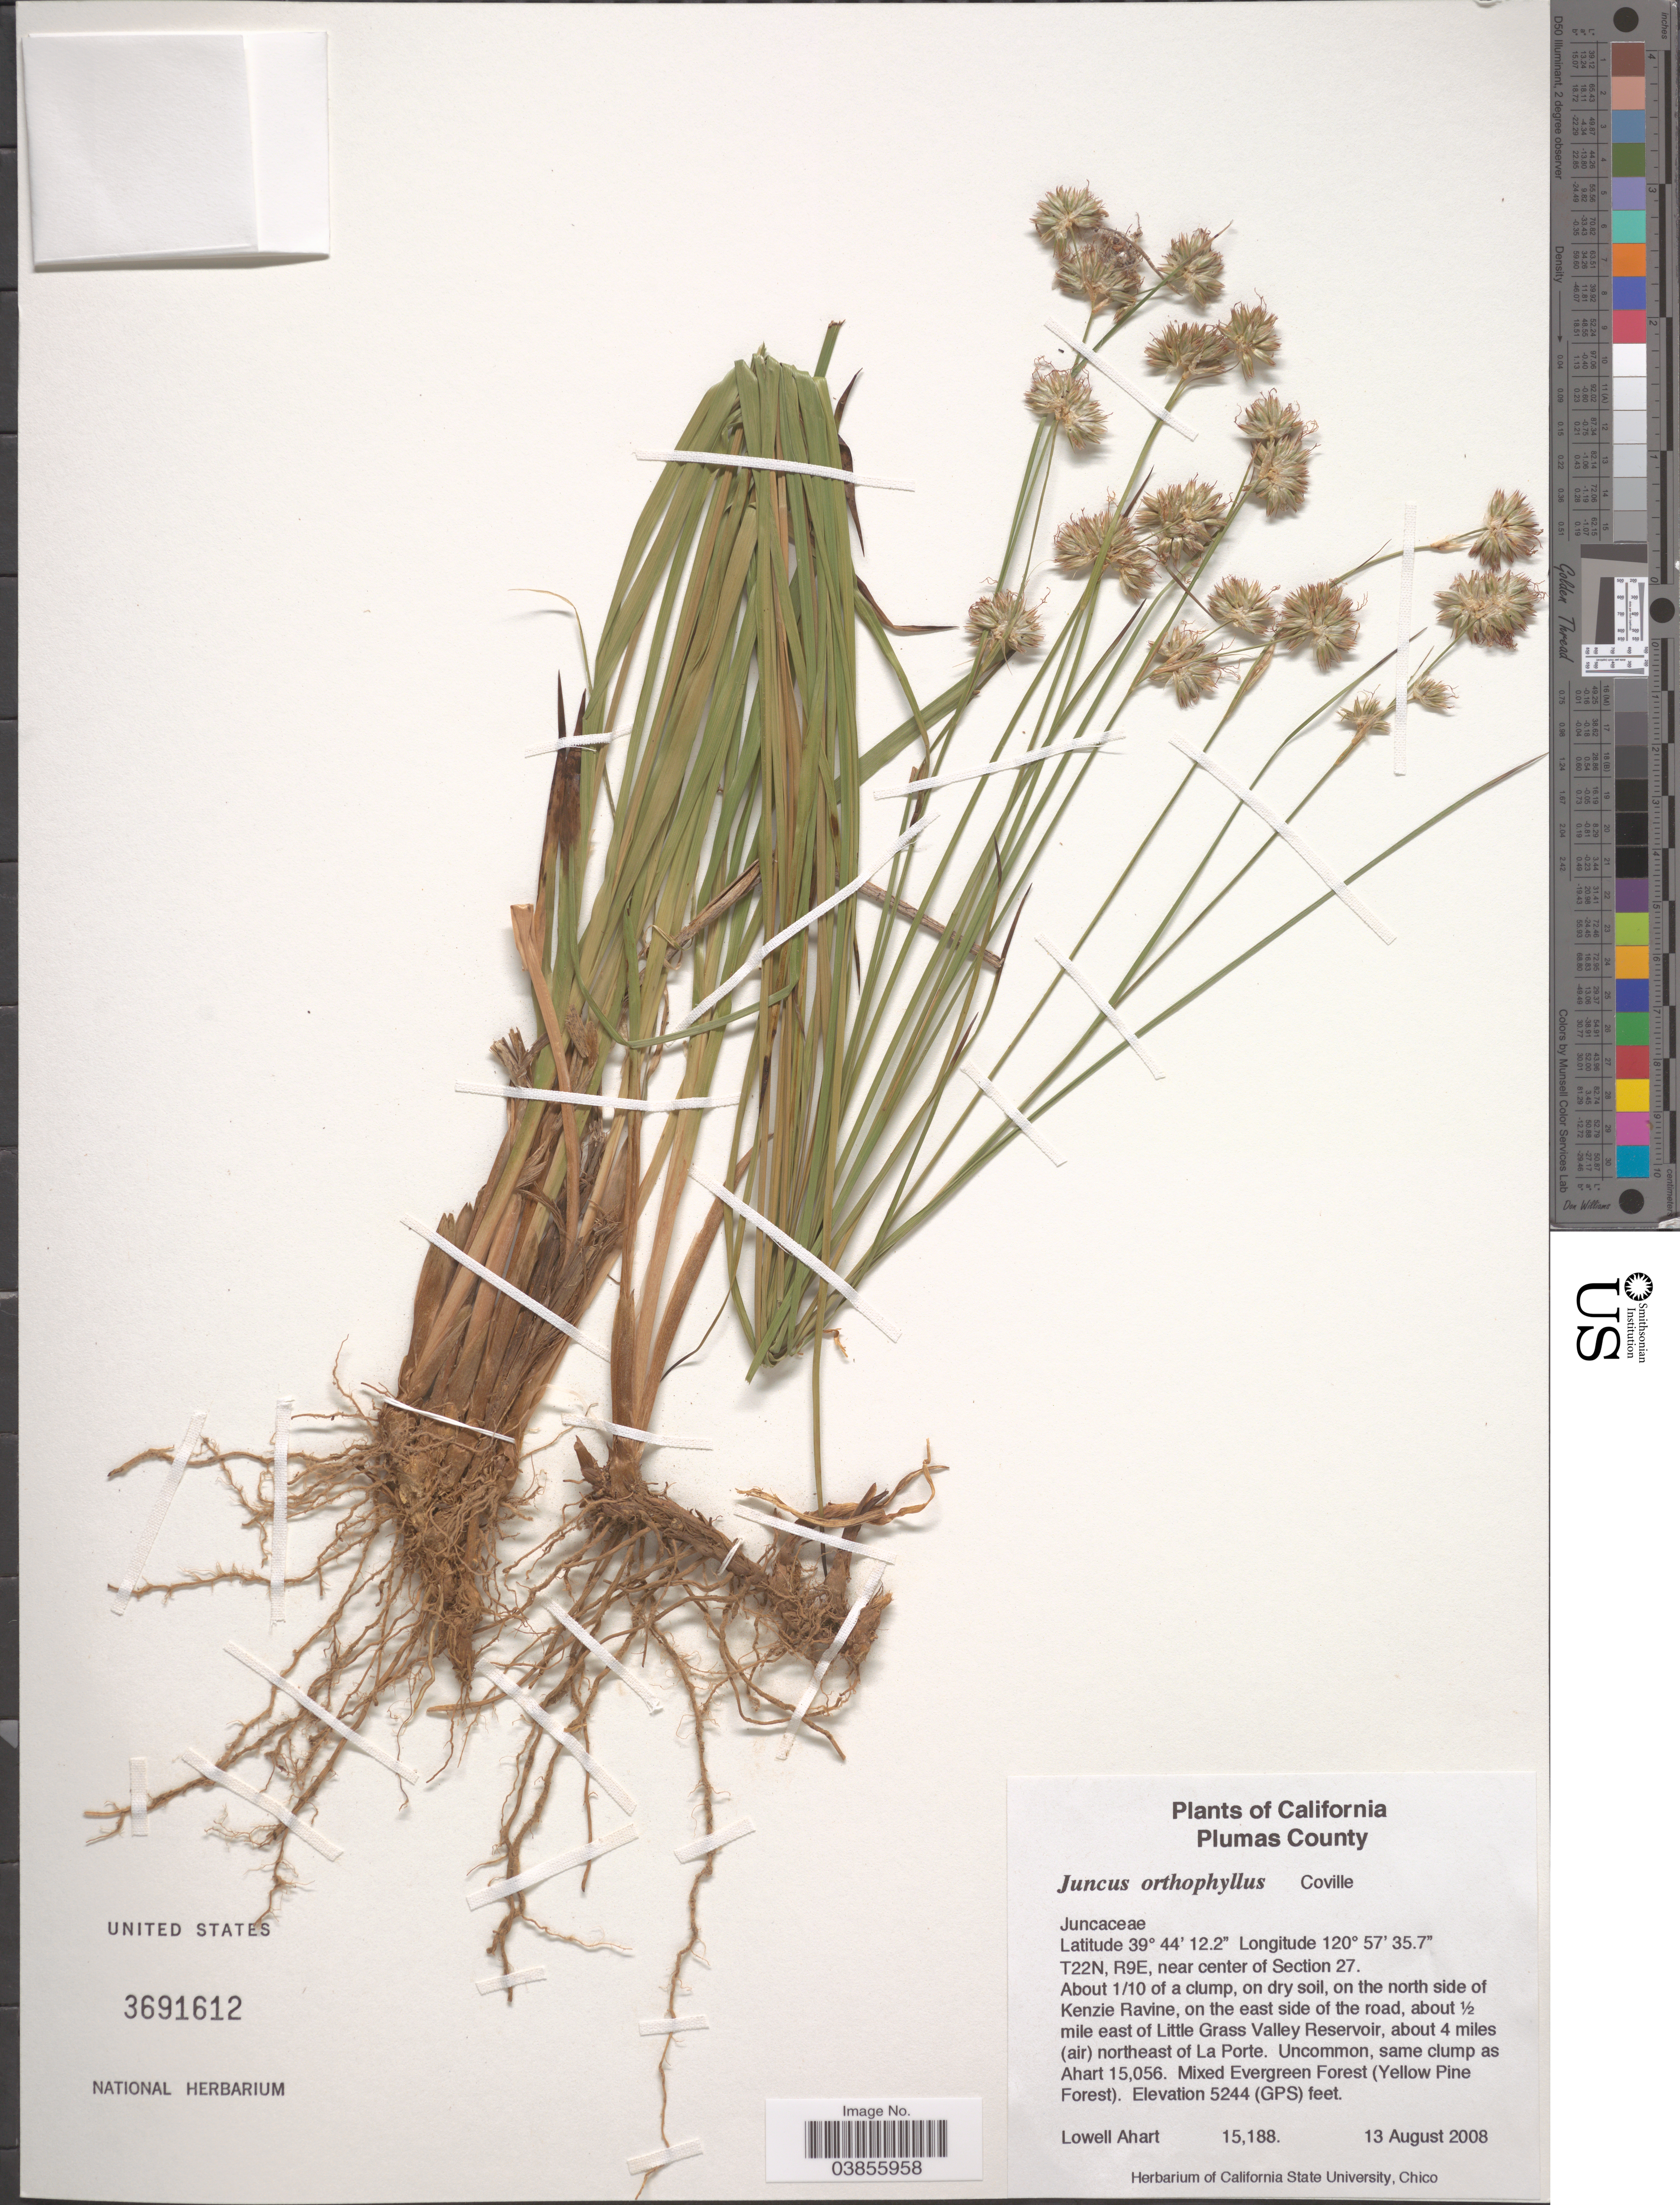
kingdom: Plantae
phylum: Tracheophyta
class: Liliopsida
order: Poales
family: Juncaceae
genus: Juncus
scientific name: Juncus orthophyllus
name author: Coville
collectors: L. Ahart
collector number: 15188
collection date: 2008-08-13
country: United States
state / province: California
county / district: Plumas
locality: Plumas County. T22N, R9E, near center of Section 27. On the north side of Kenzie Ravine, on the east side of the road, about ½ mile east of Little Grass Valley Reservoir, about 4 miles (air) northeast of La Porte.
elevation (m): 1598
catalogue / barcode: US 3691612